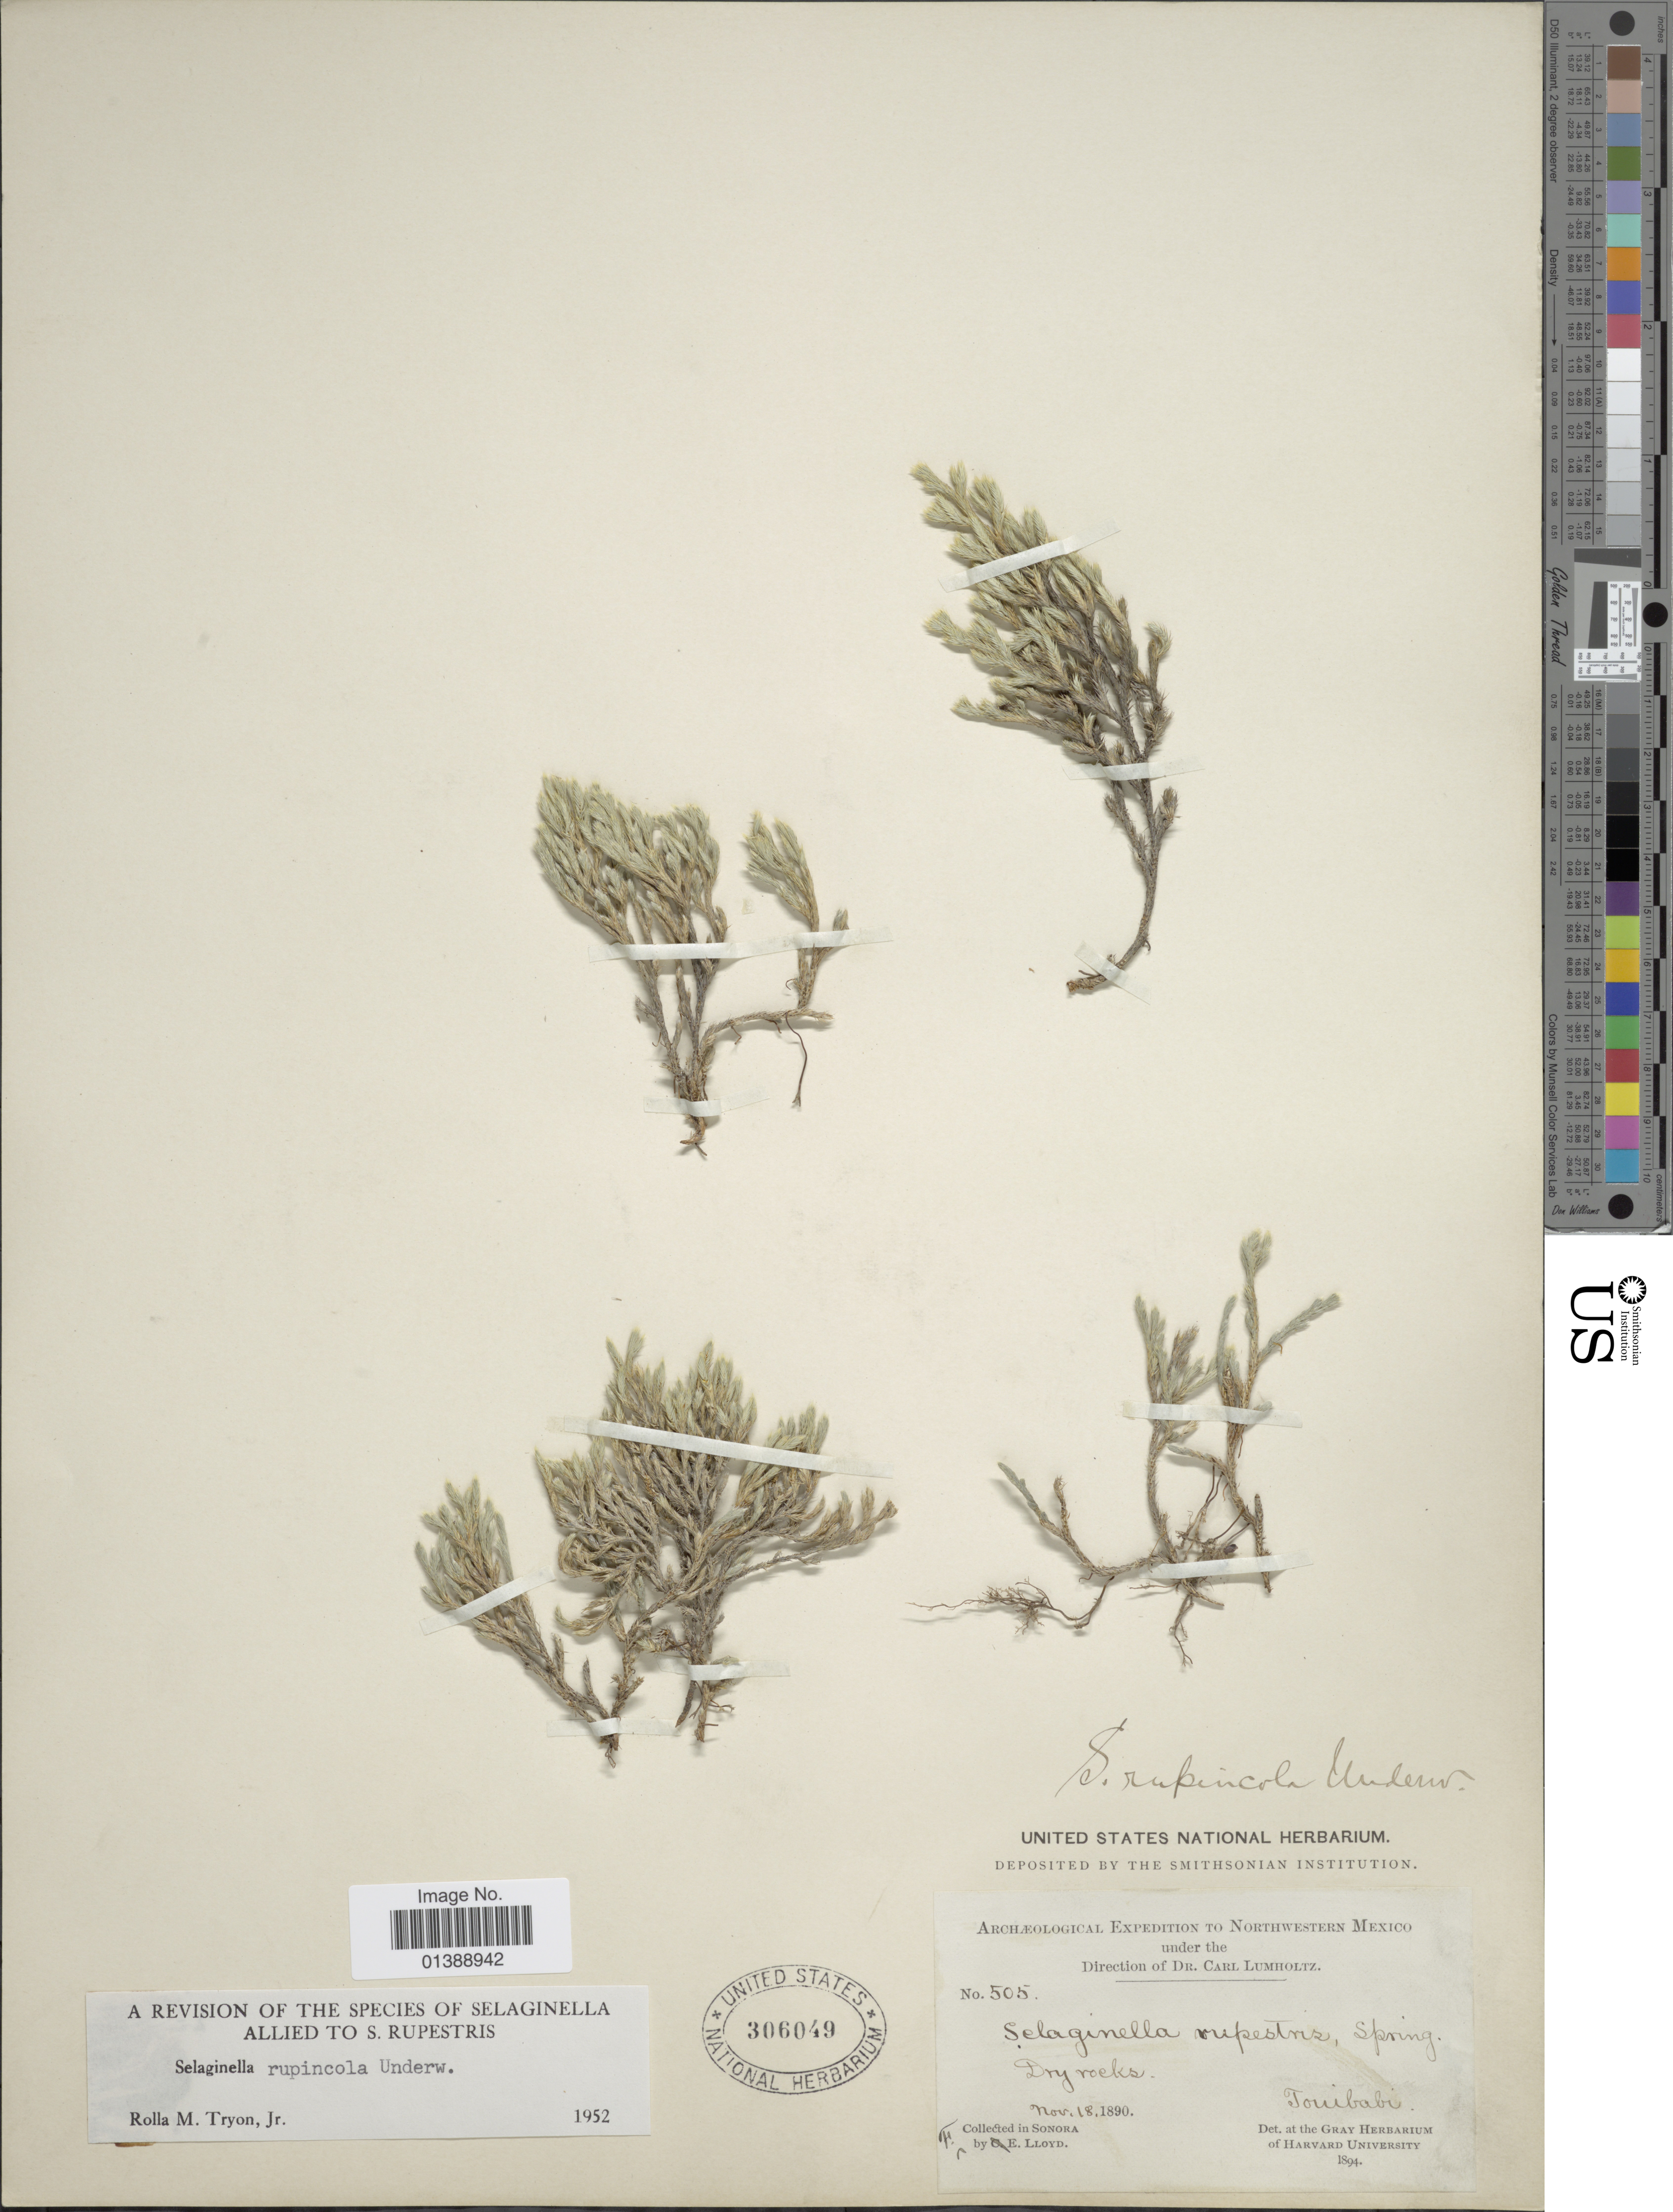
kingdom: Plantae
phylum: Tracheophyta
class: Lycopodiopsida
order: Selaginellales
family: Selaginellaceae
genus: Selaginella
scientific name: Selaginella rupincola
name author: Underw.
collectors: E. Lloyd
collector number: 505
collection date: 1890-11-18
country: Mexico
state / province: Sonora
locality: Northwestern Mexico, Toribabi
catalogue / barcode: US 306049